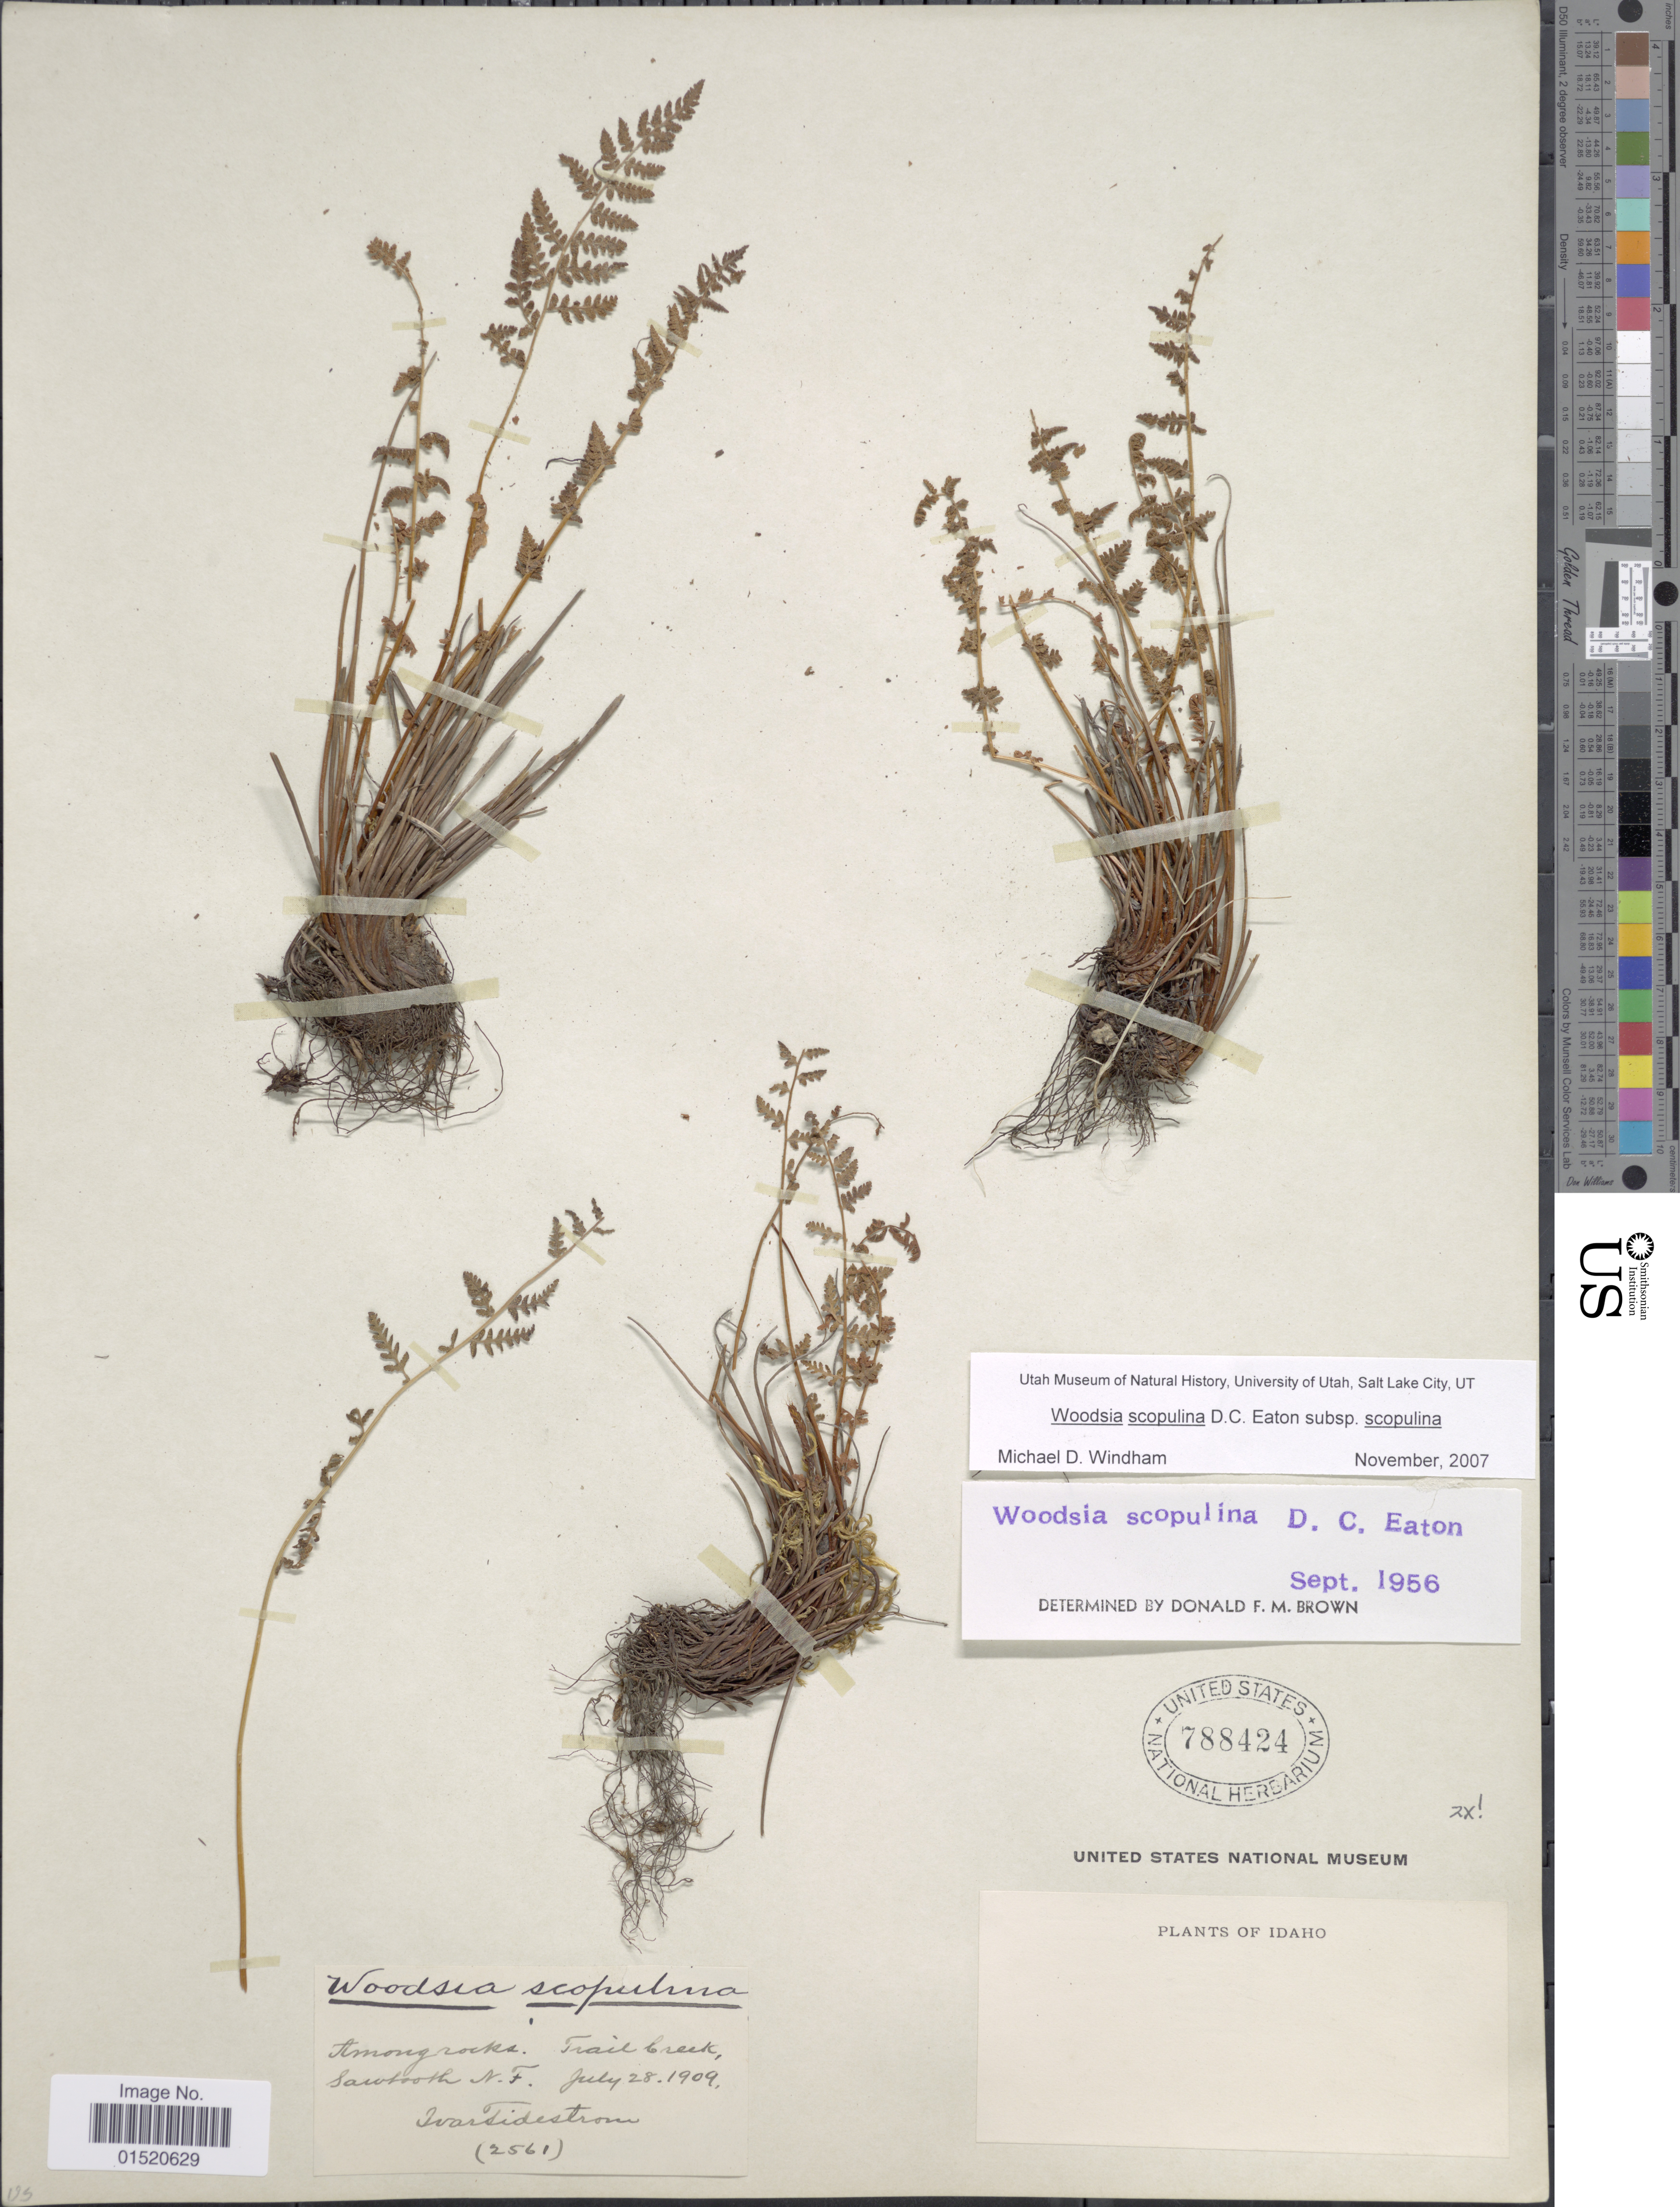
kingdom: Plantae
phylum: Tracheophyta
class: Polypodiopsida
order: Polypodiales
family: Woodsiaceae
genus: Woodsia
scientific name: Woodsia scopulina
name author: D.C. Eaton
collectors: I. F. Tidestrom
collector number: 2561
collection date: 1909-07-28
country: United States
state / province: Idaho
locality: Among rocks. Trail Creek Sawtooth N.F.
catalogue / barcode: US 788424